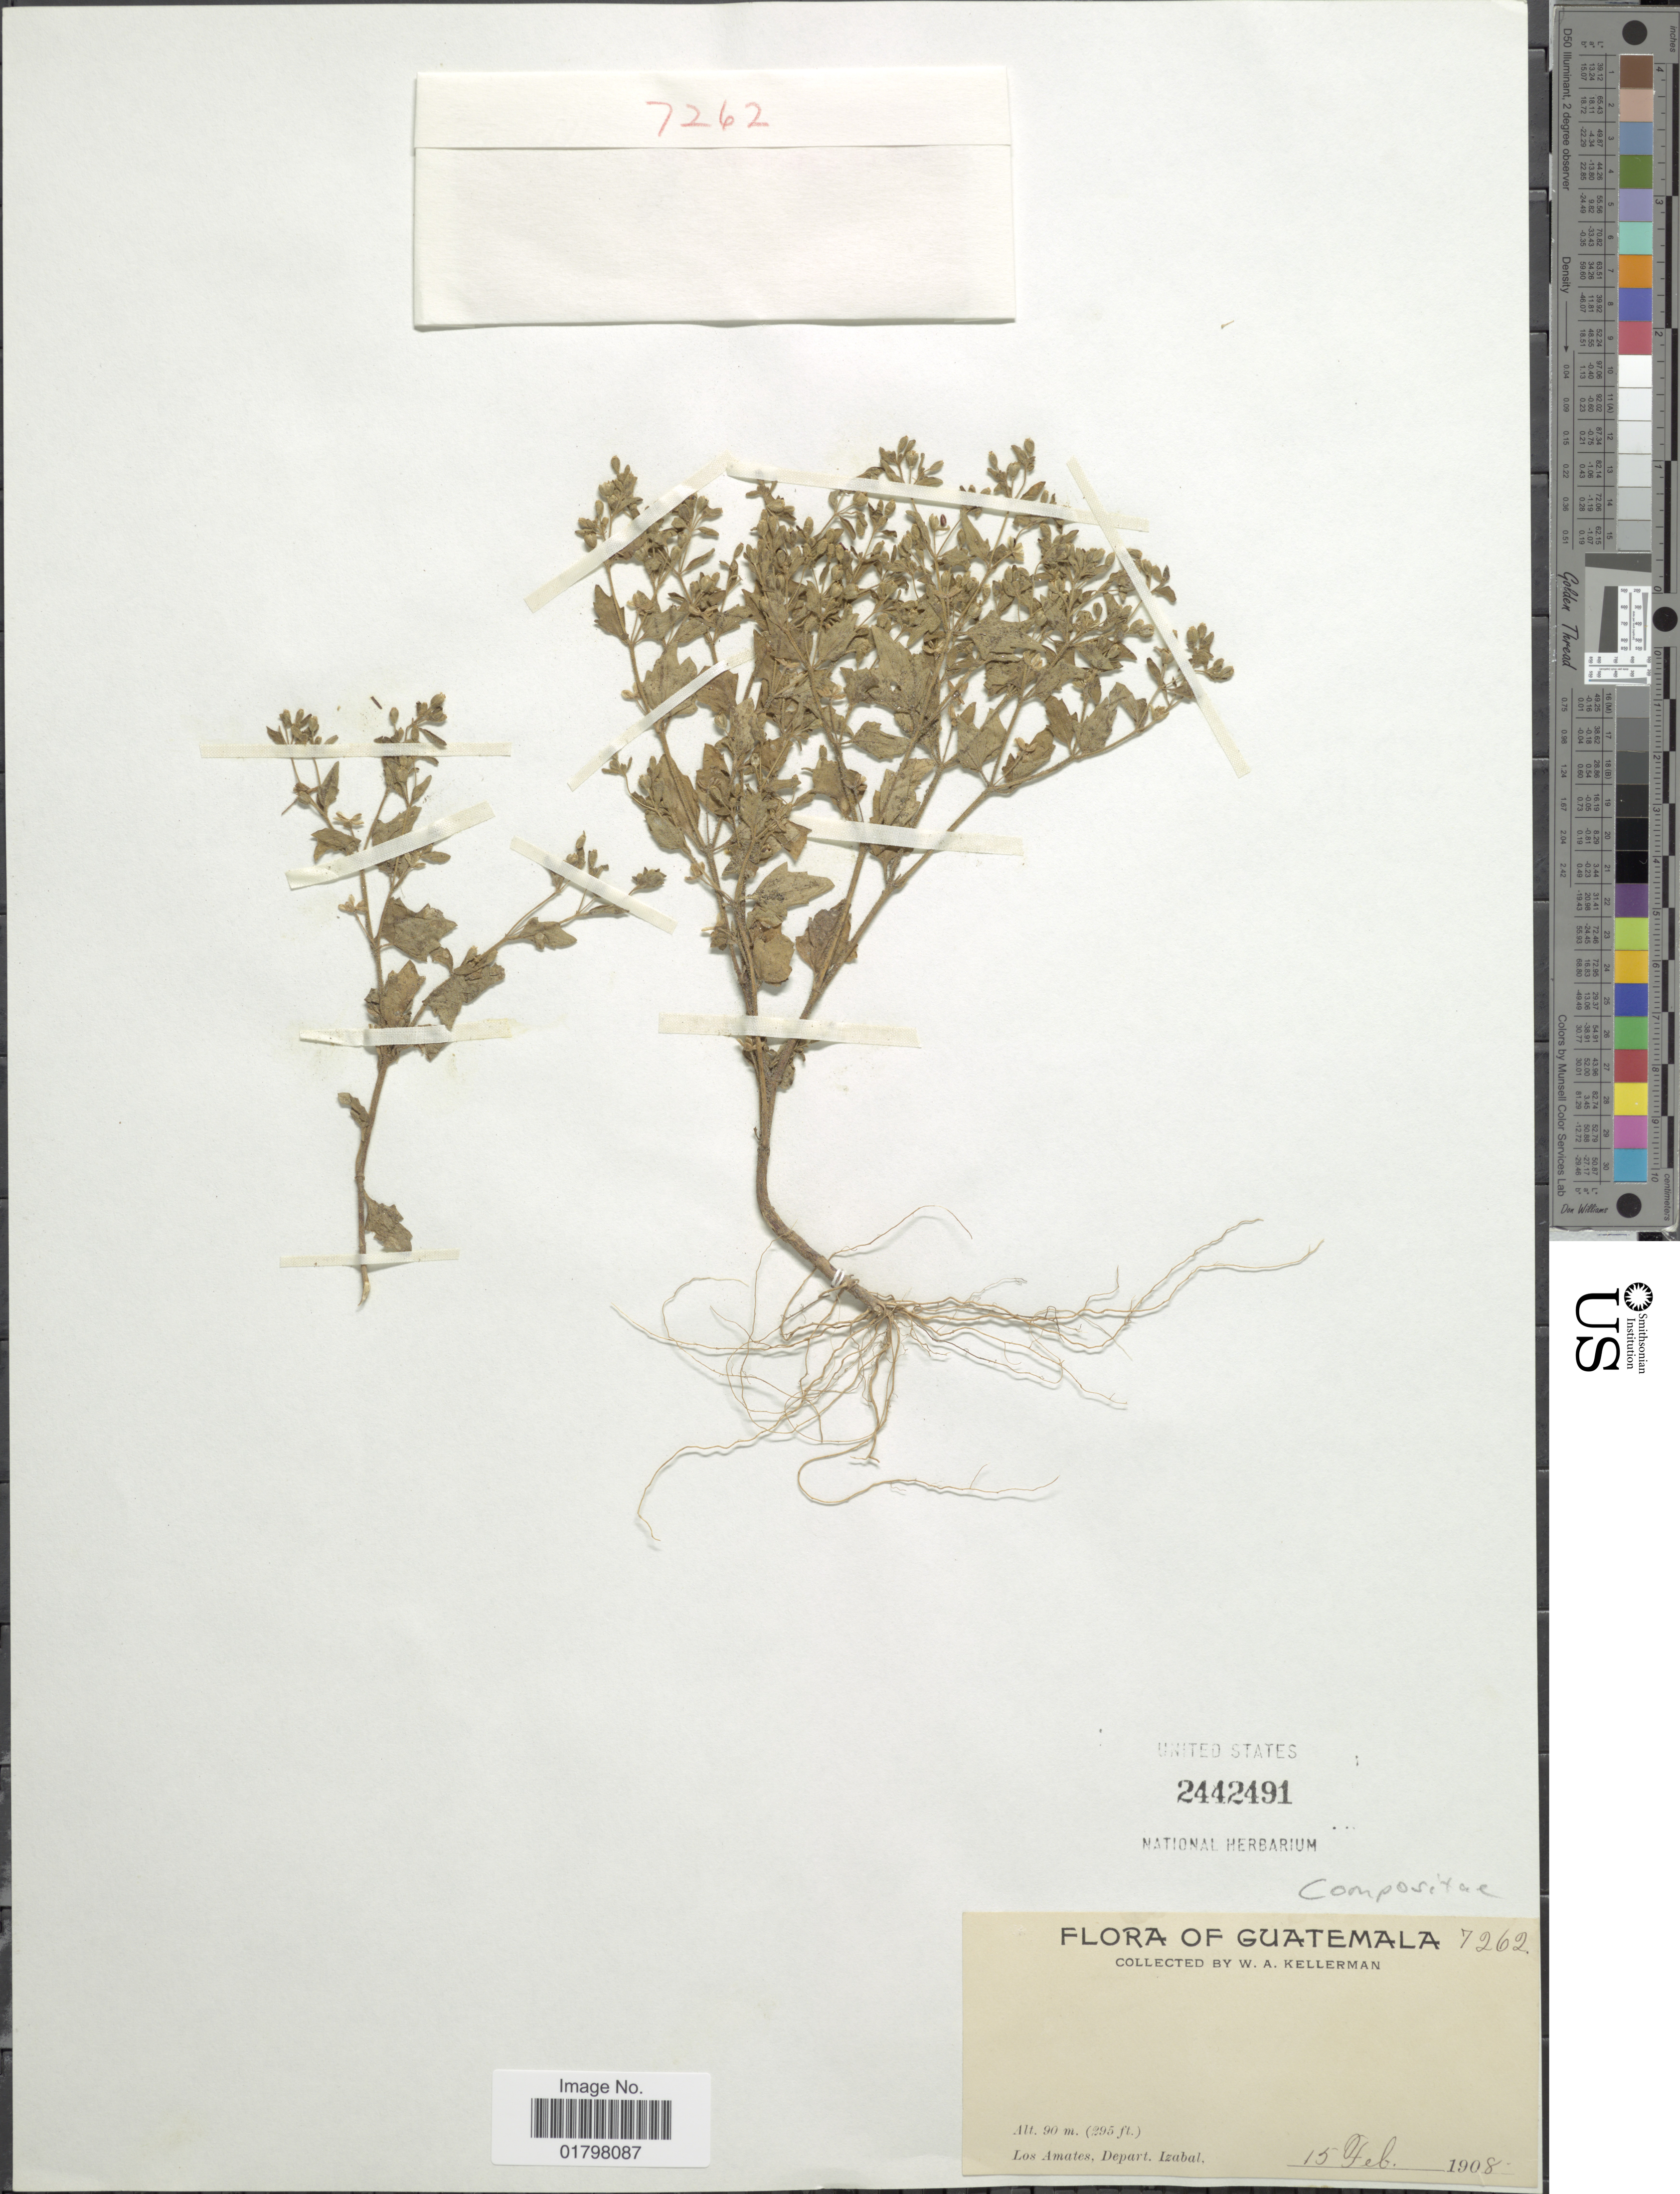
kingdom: Plantae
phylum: Tracheophyta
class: Magnoliopsida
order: Asterales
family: Asteraceae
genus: Galeana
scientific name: Galeana pratensis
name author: (Kunth) Rydb.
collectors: W. Kellerman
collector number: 7262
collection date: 1908-02-15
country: Guatemala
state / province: Izabal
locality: Los Amates, Depart. Izabal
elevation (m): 90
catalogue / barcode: US 2442491